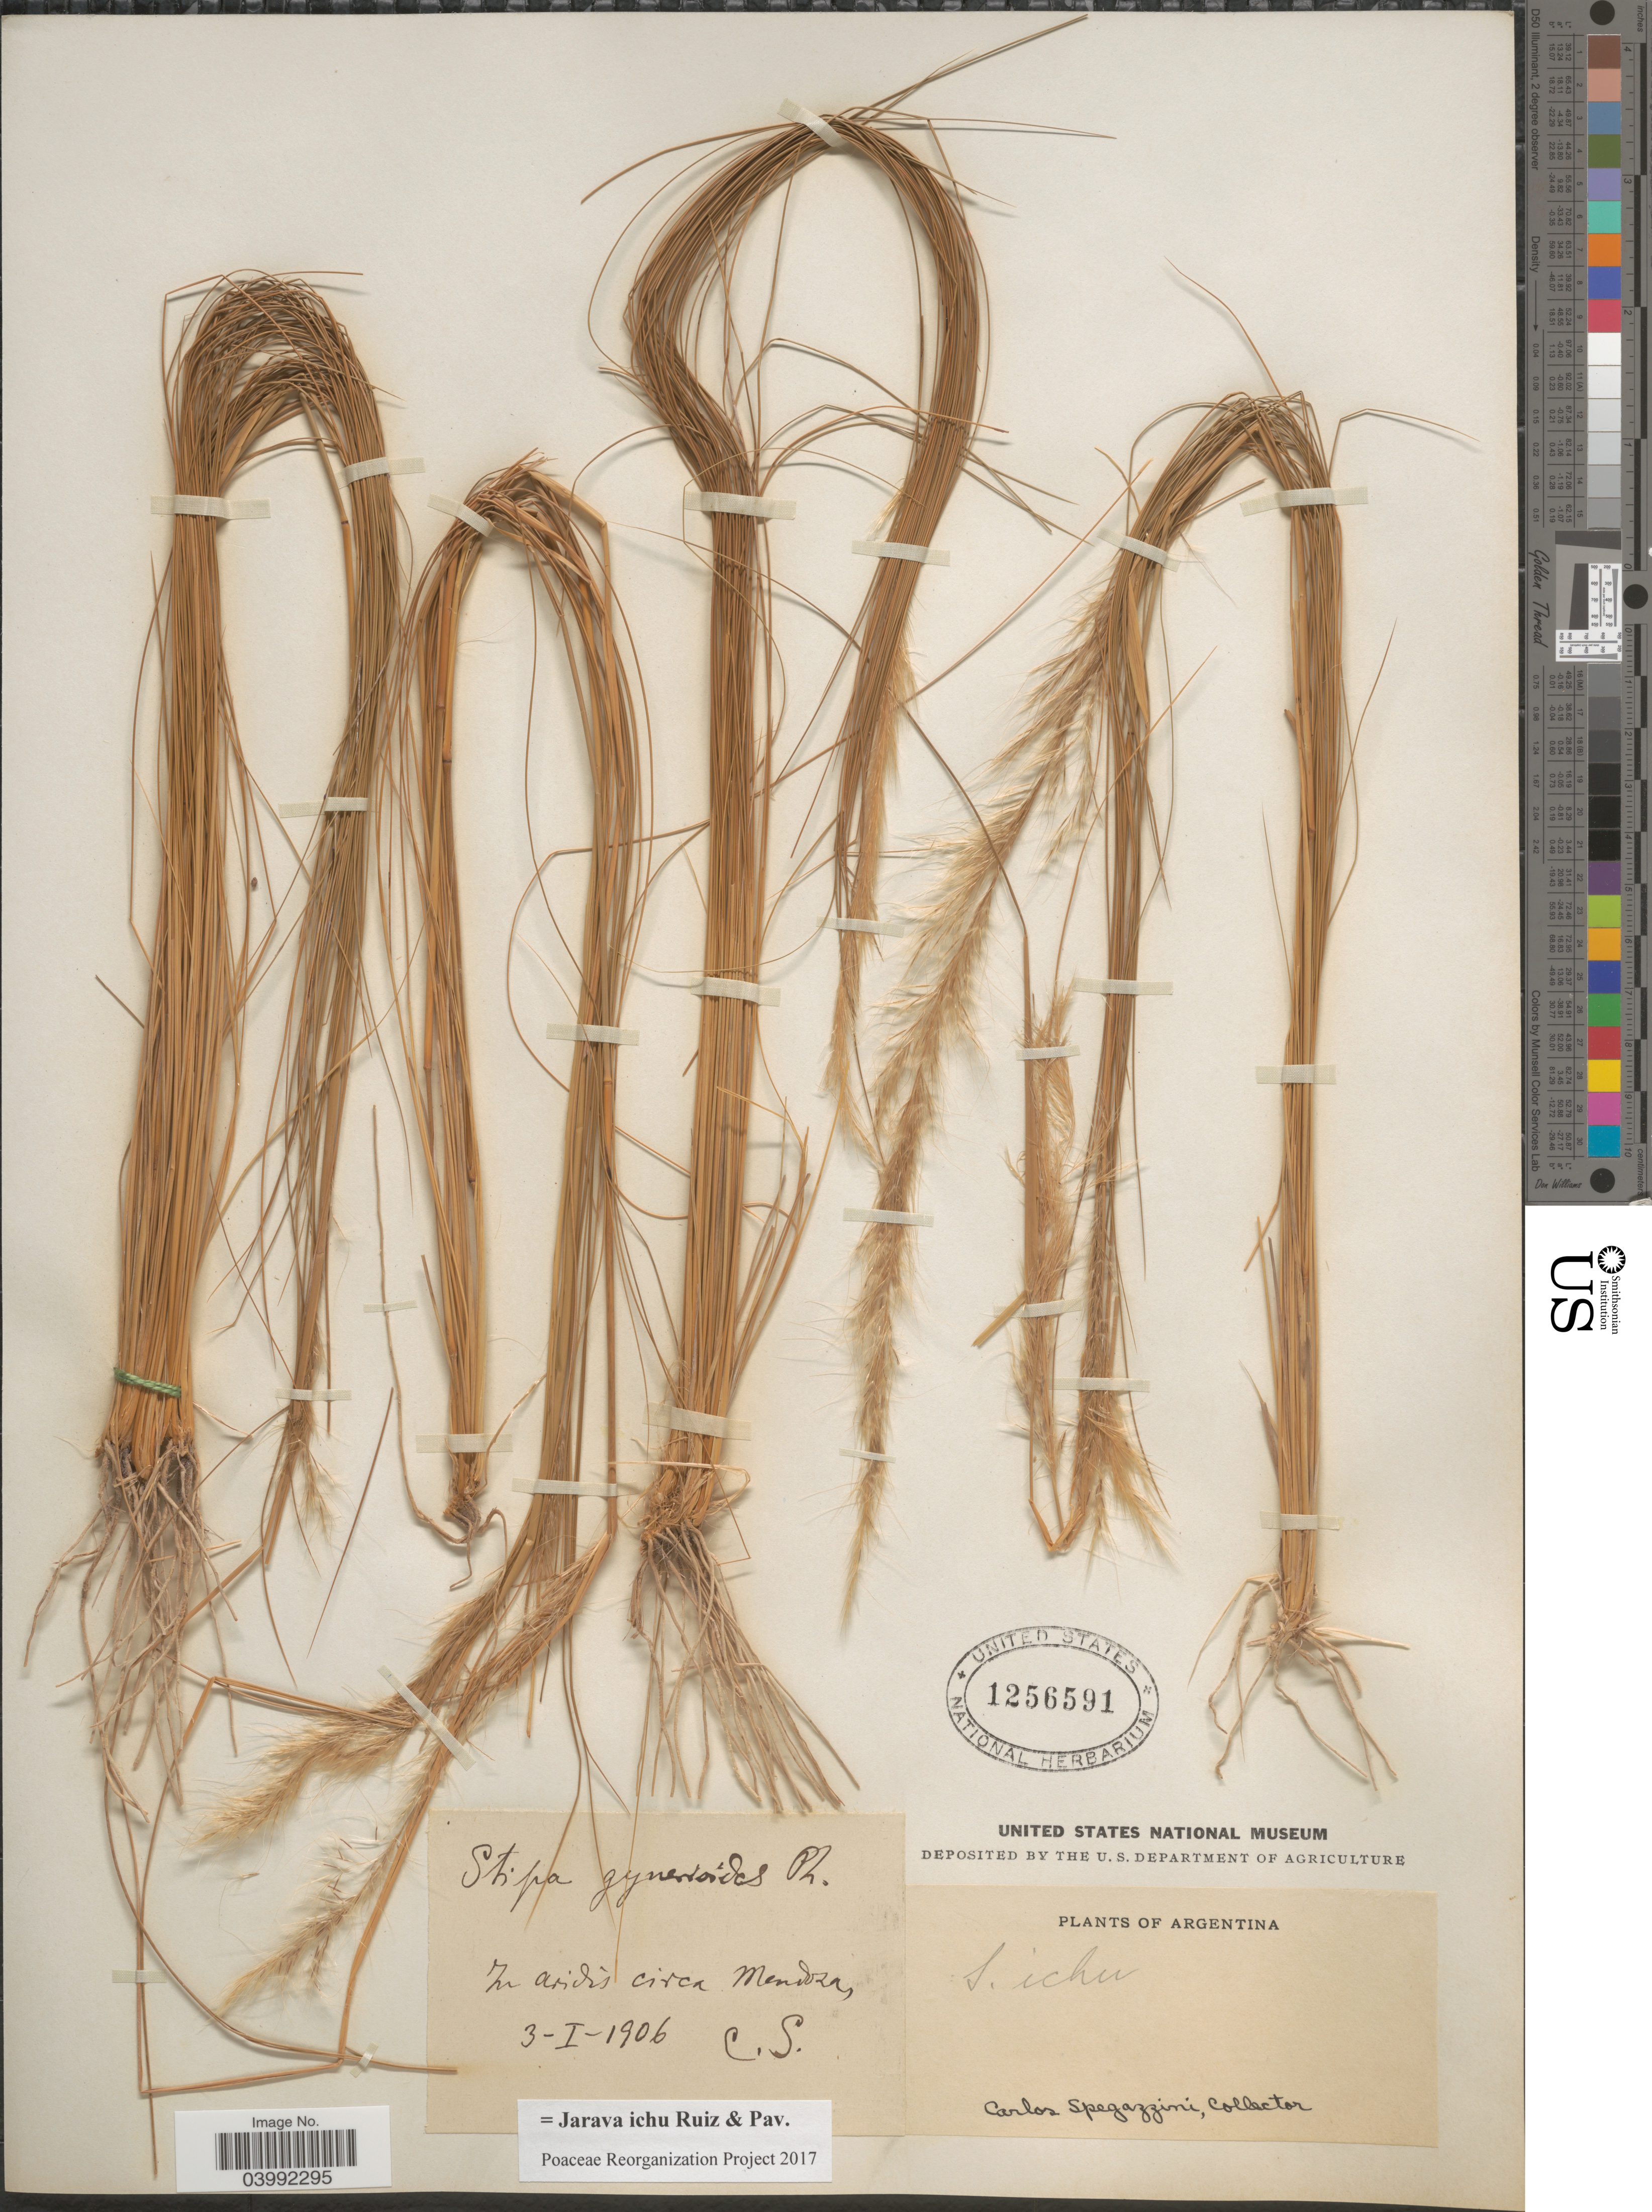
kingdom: Plantae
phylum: Tracheophyta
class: Liliopsida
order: Poales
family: Poaceae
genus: Jarava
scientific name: Jarava ichu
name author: Ruiz & Pav.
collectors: C. L. Spegazzini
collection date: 1906-01-03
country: Argentina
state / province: Mendoza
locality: In aridis circa Mendoza.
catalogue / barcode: US 1256591